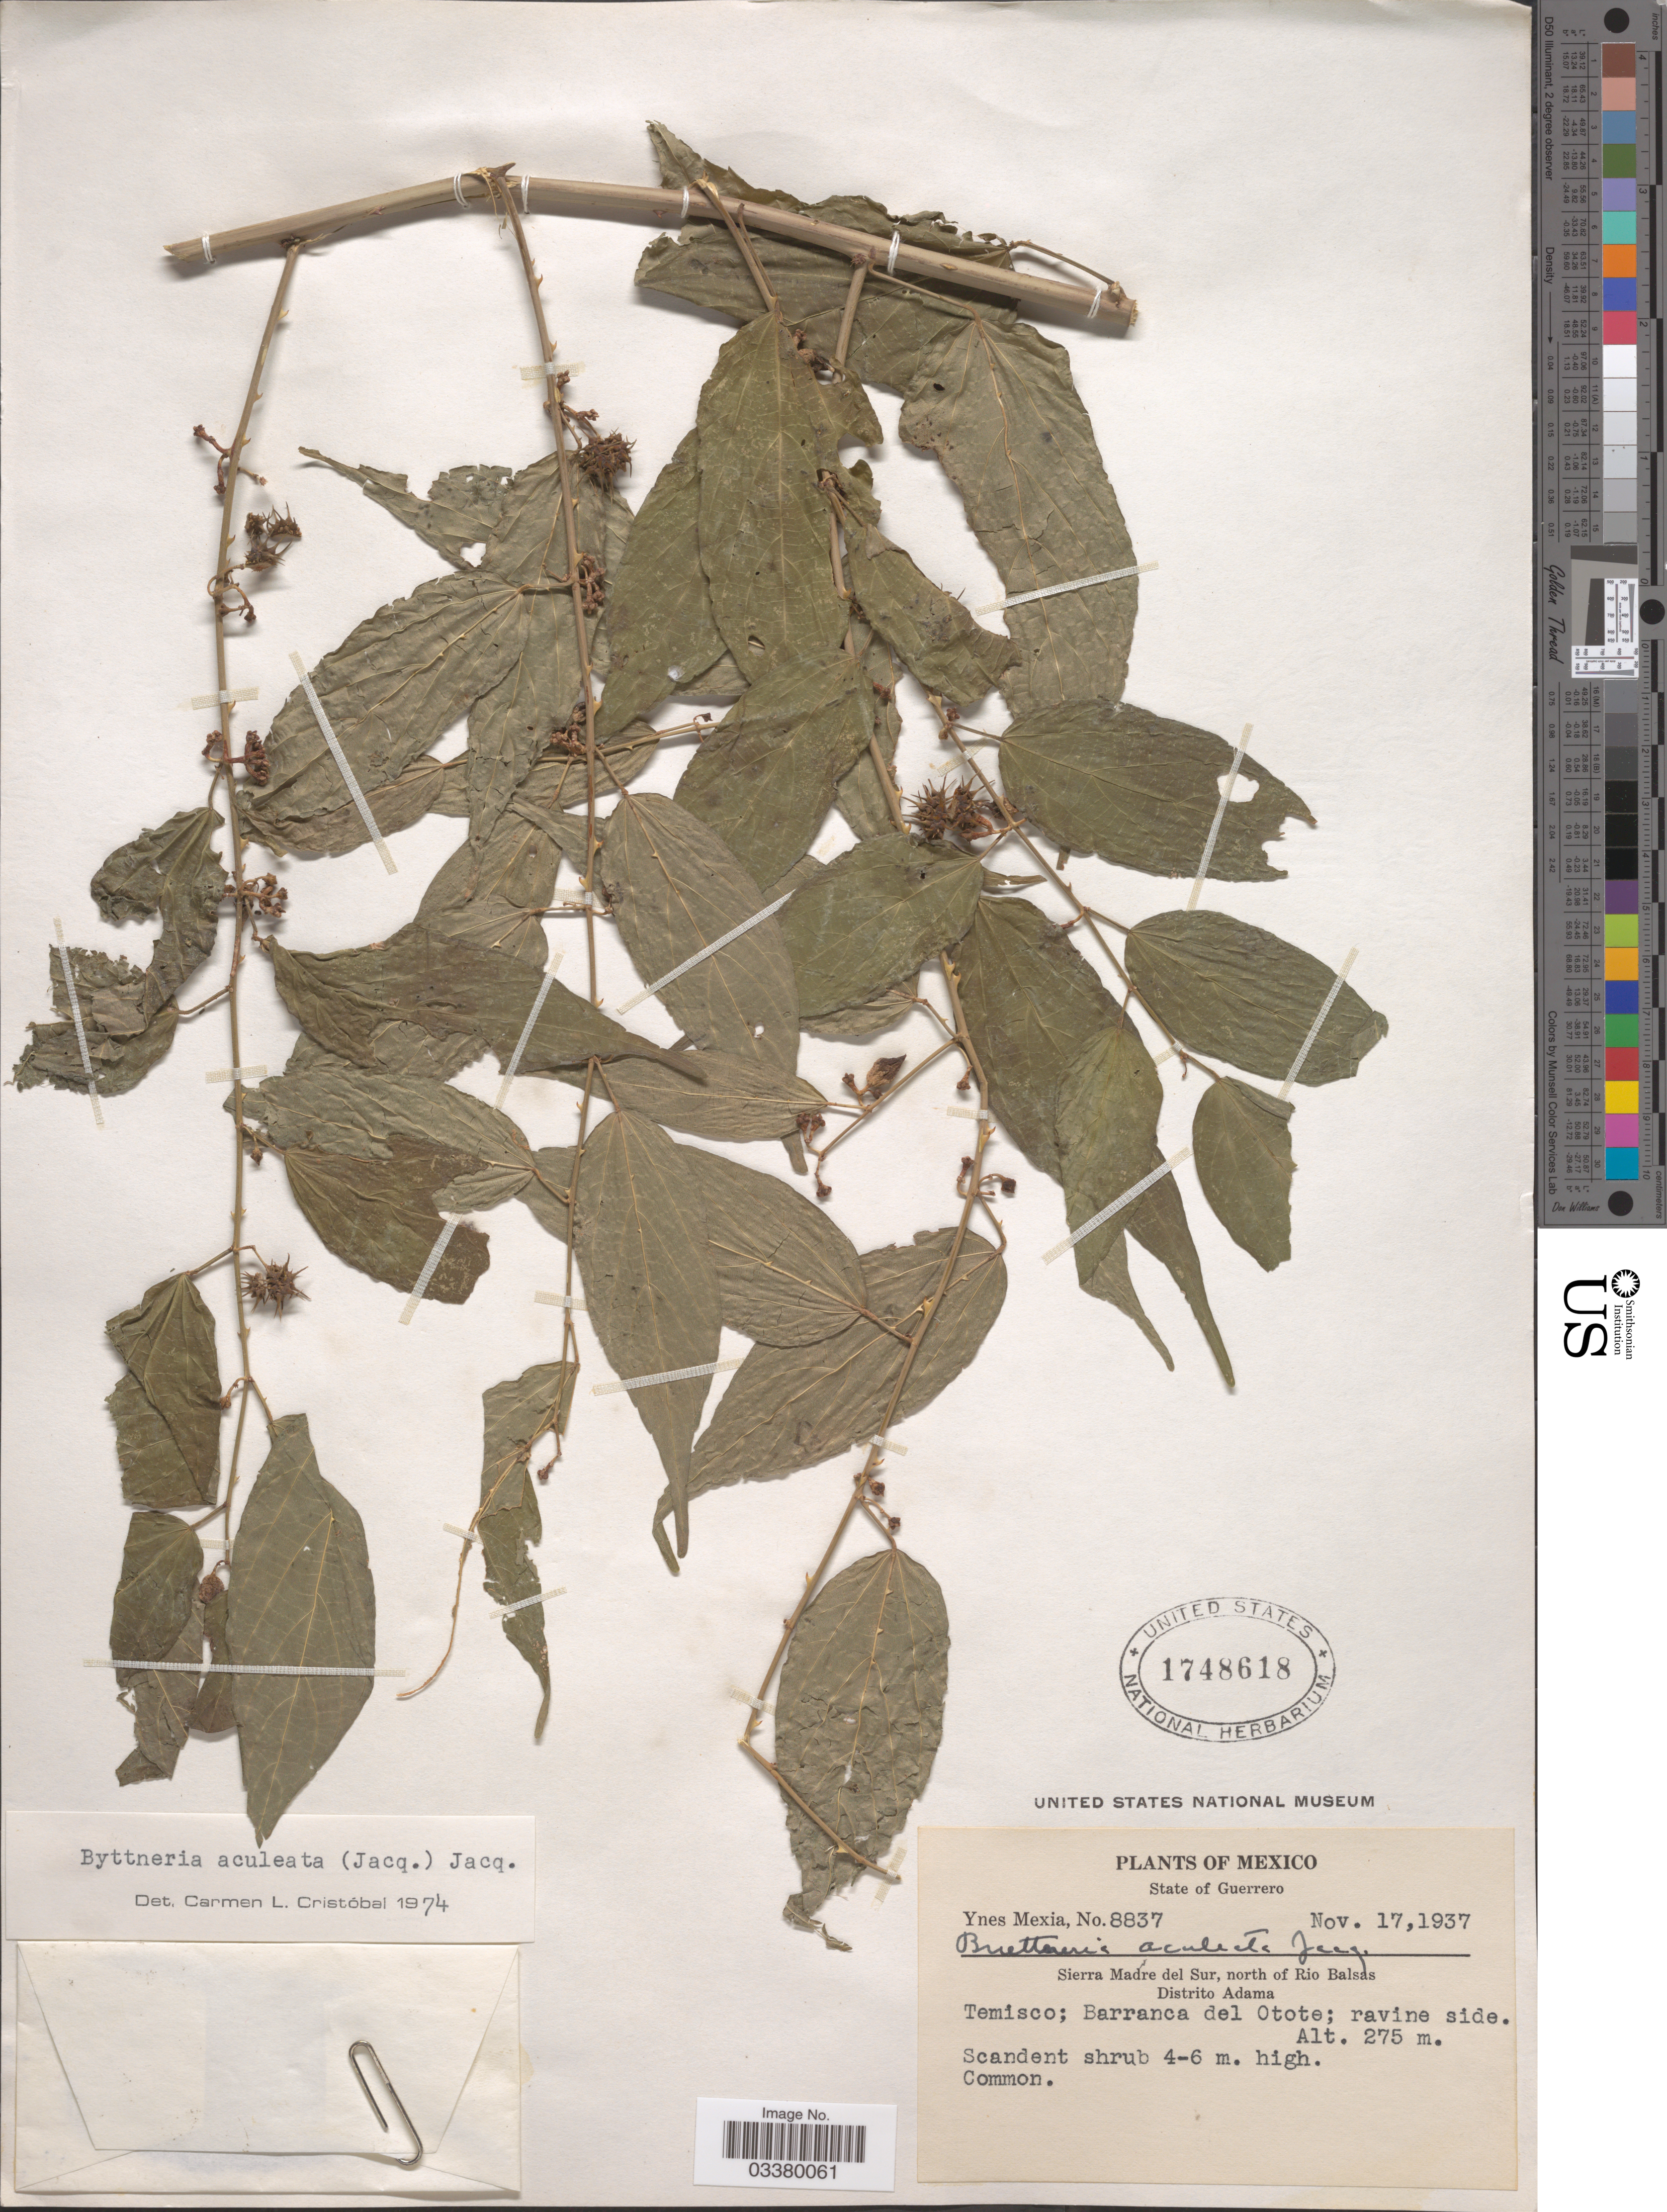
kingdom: Plantae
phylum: Tracheophyta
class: Magnoliopsida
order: Malvales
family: Malvaceae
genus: Byttneria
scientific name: Byttneria aculeata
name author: (Jacq.) Jacq.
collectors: Y. Mexia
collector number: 8837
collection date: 1937-11-17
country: Mexico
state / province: Guerrero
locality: Sierra Madre del Sur, north of Rio Balsas. Distrito Adama. Temisco; Barranca del Otote.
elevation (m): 275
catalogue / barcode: US 1748618